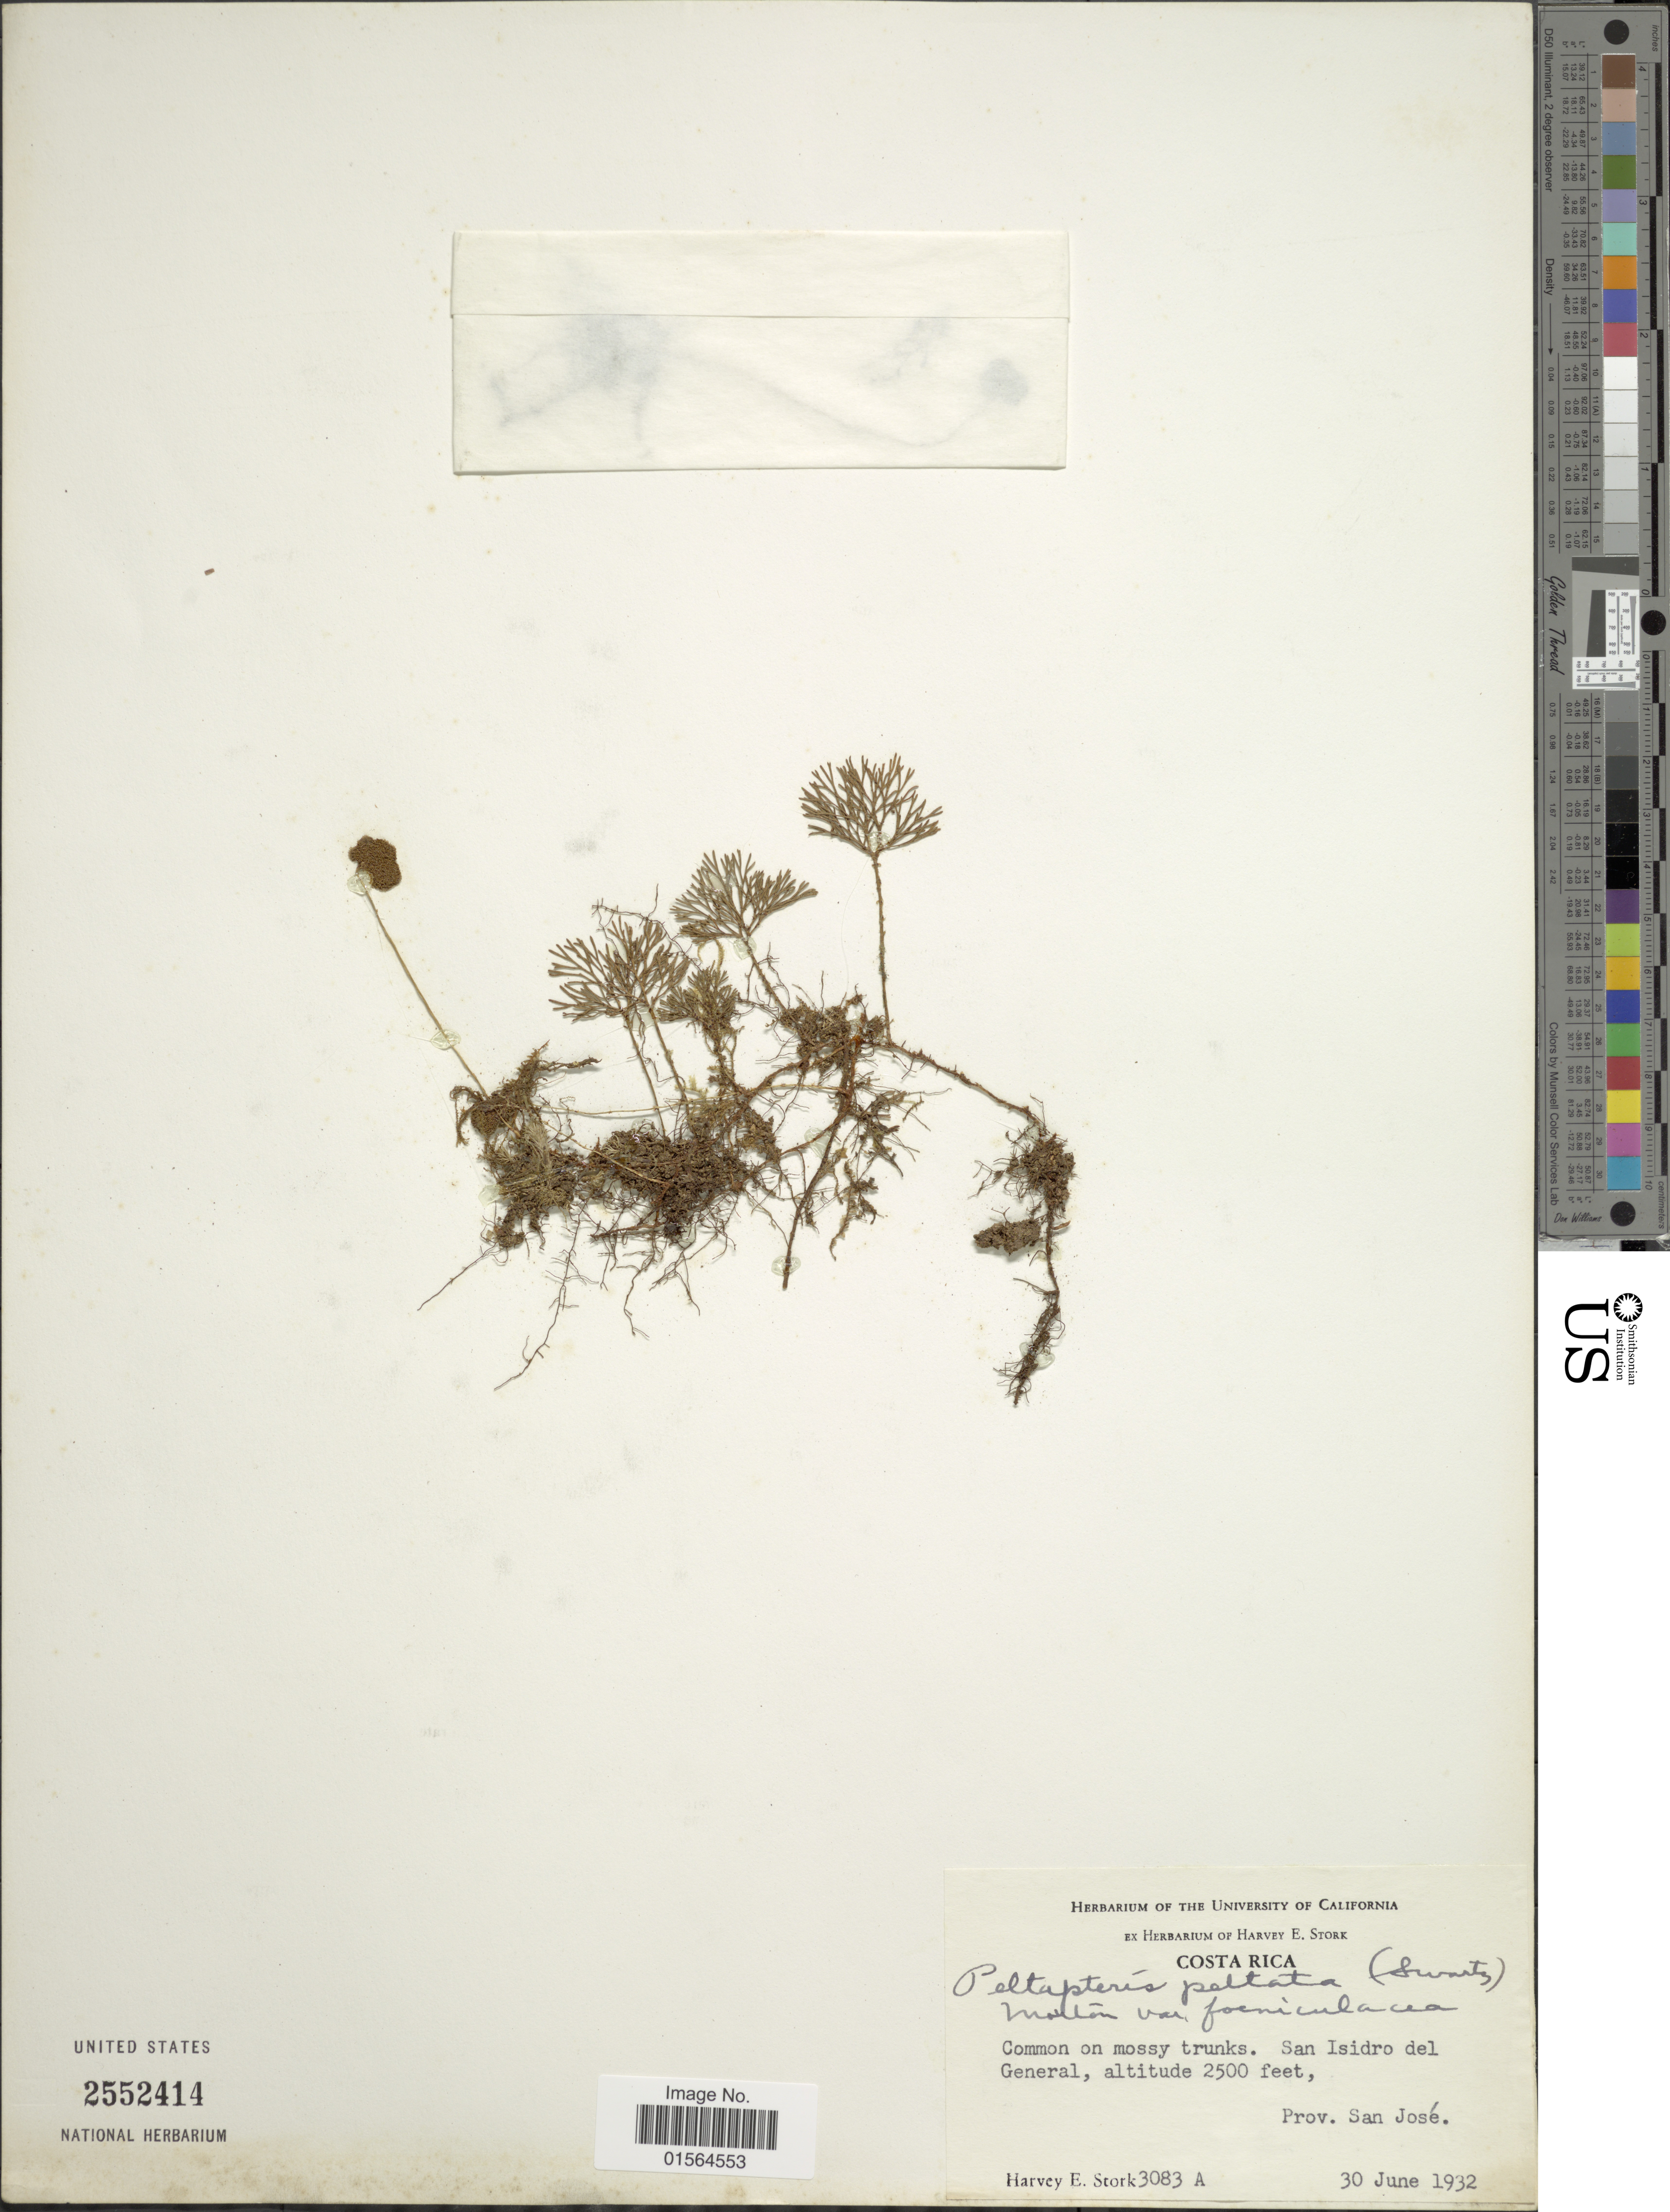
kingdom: Plantae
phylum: Tracheophyta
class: Polypodiopsida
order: Polypodiales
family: Dryopteridaceae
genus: Elaphoglossum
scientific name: Elaphoglossum peltatum f. foeniculaceum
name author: (Hook. & Grev.) Mickel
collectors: H. E. Stork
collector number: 3083A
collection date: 1932-06-30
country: Costa Rica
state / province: San José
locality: Common on mossy trunks. San Isidro del General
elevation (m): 762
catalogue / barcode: US 2552414